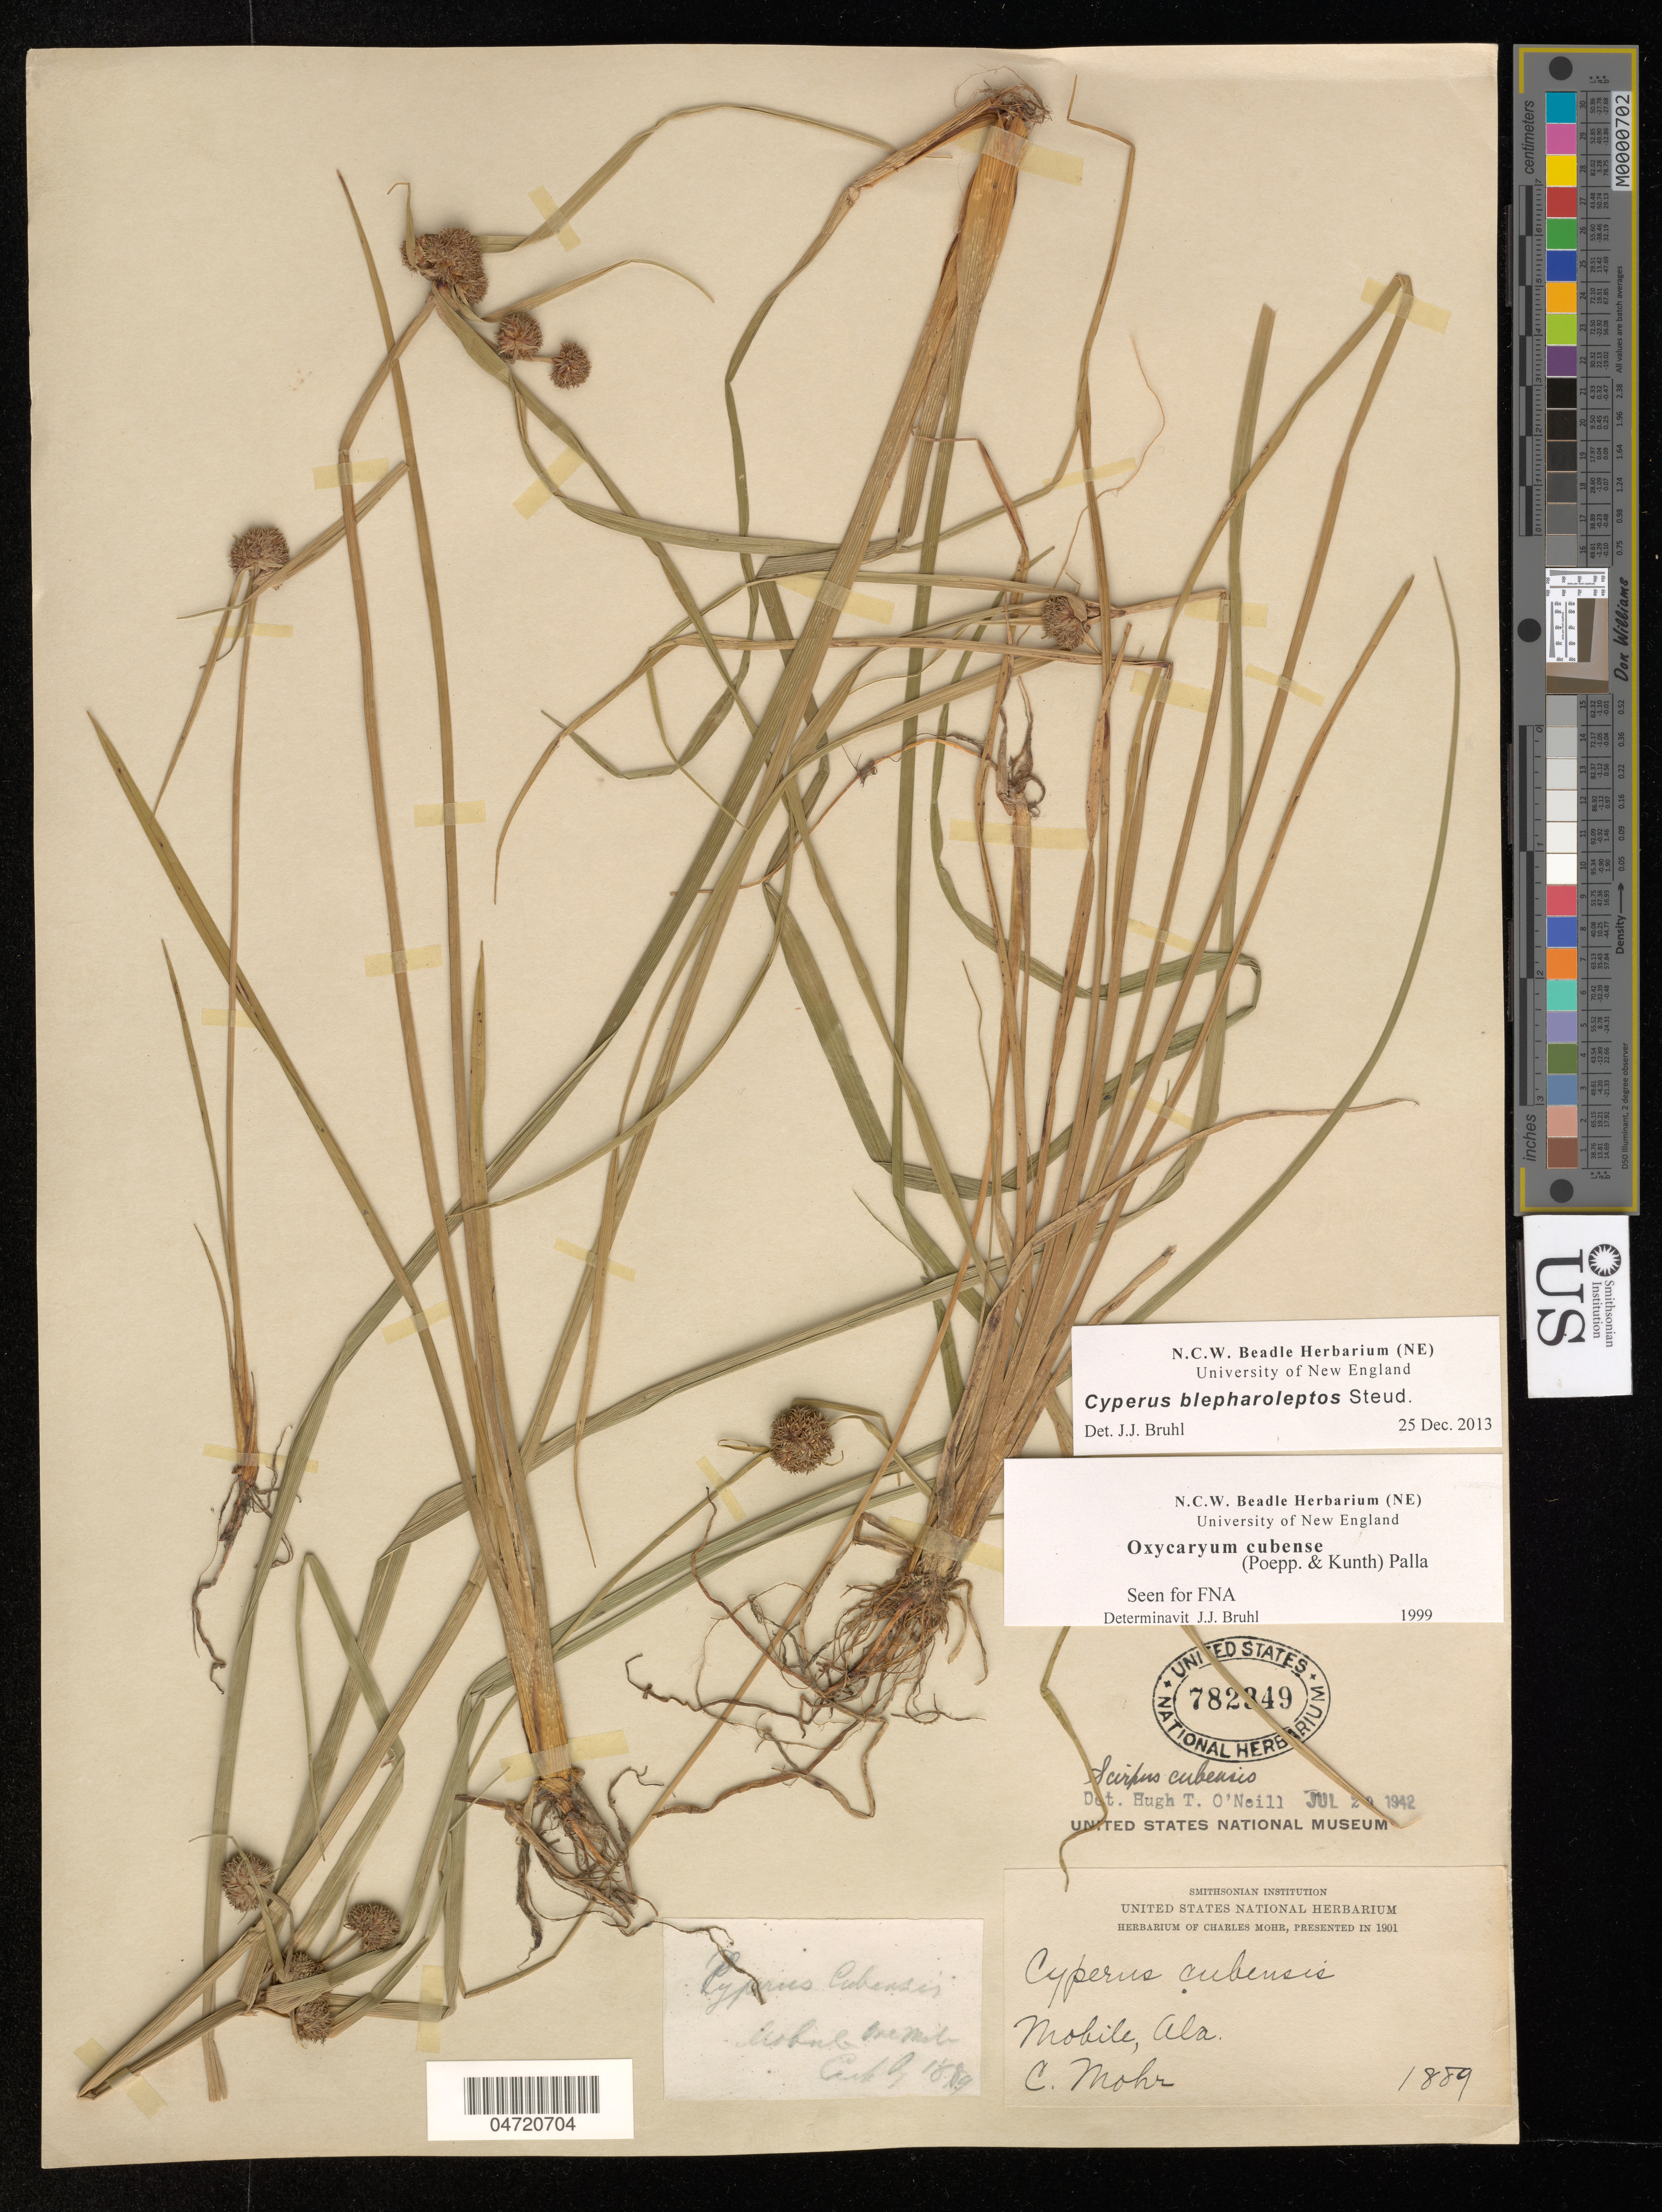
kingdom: Plantae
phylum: Tracheophyta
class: Liliopsida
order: Poales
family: Cyperaceae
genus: Cyperus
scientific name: Cyperus blepharoleptos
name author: Steud.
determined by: Bruhl, J. J., (NE), University of New England (AUSTRALIA)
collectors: C. T. Mohr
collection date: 1889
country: United States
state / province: Alabama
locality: Mobile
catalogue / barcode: US 782349